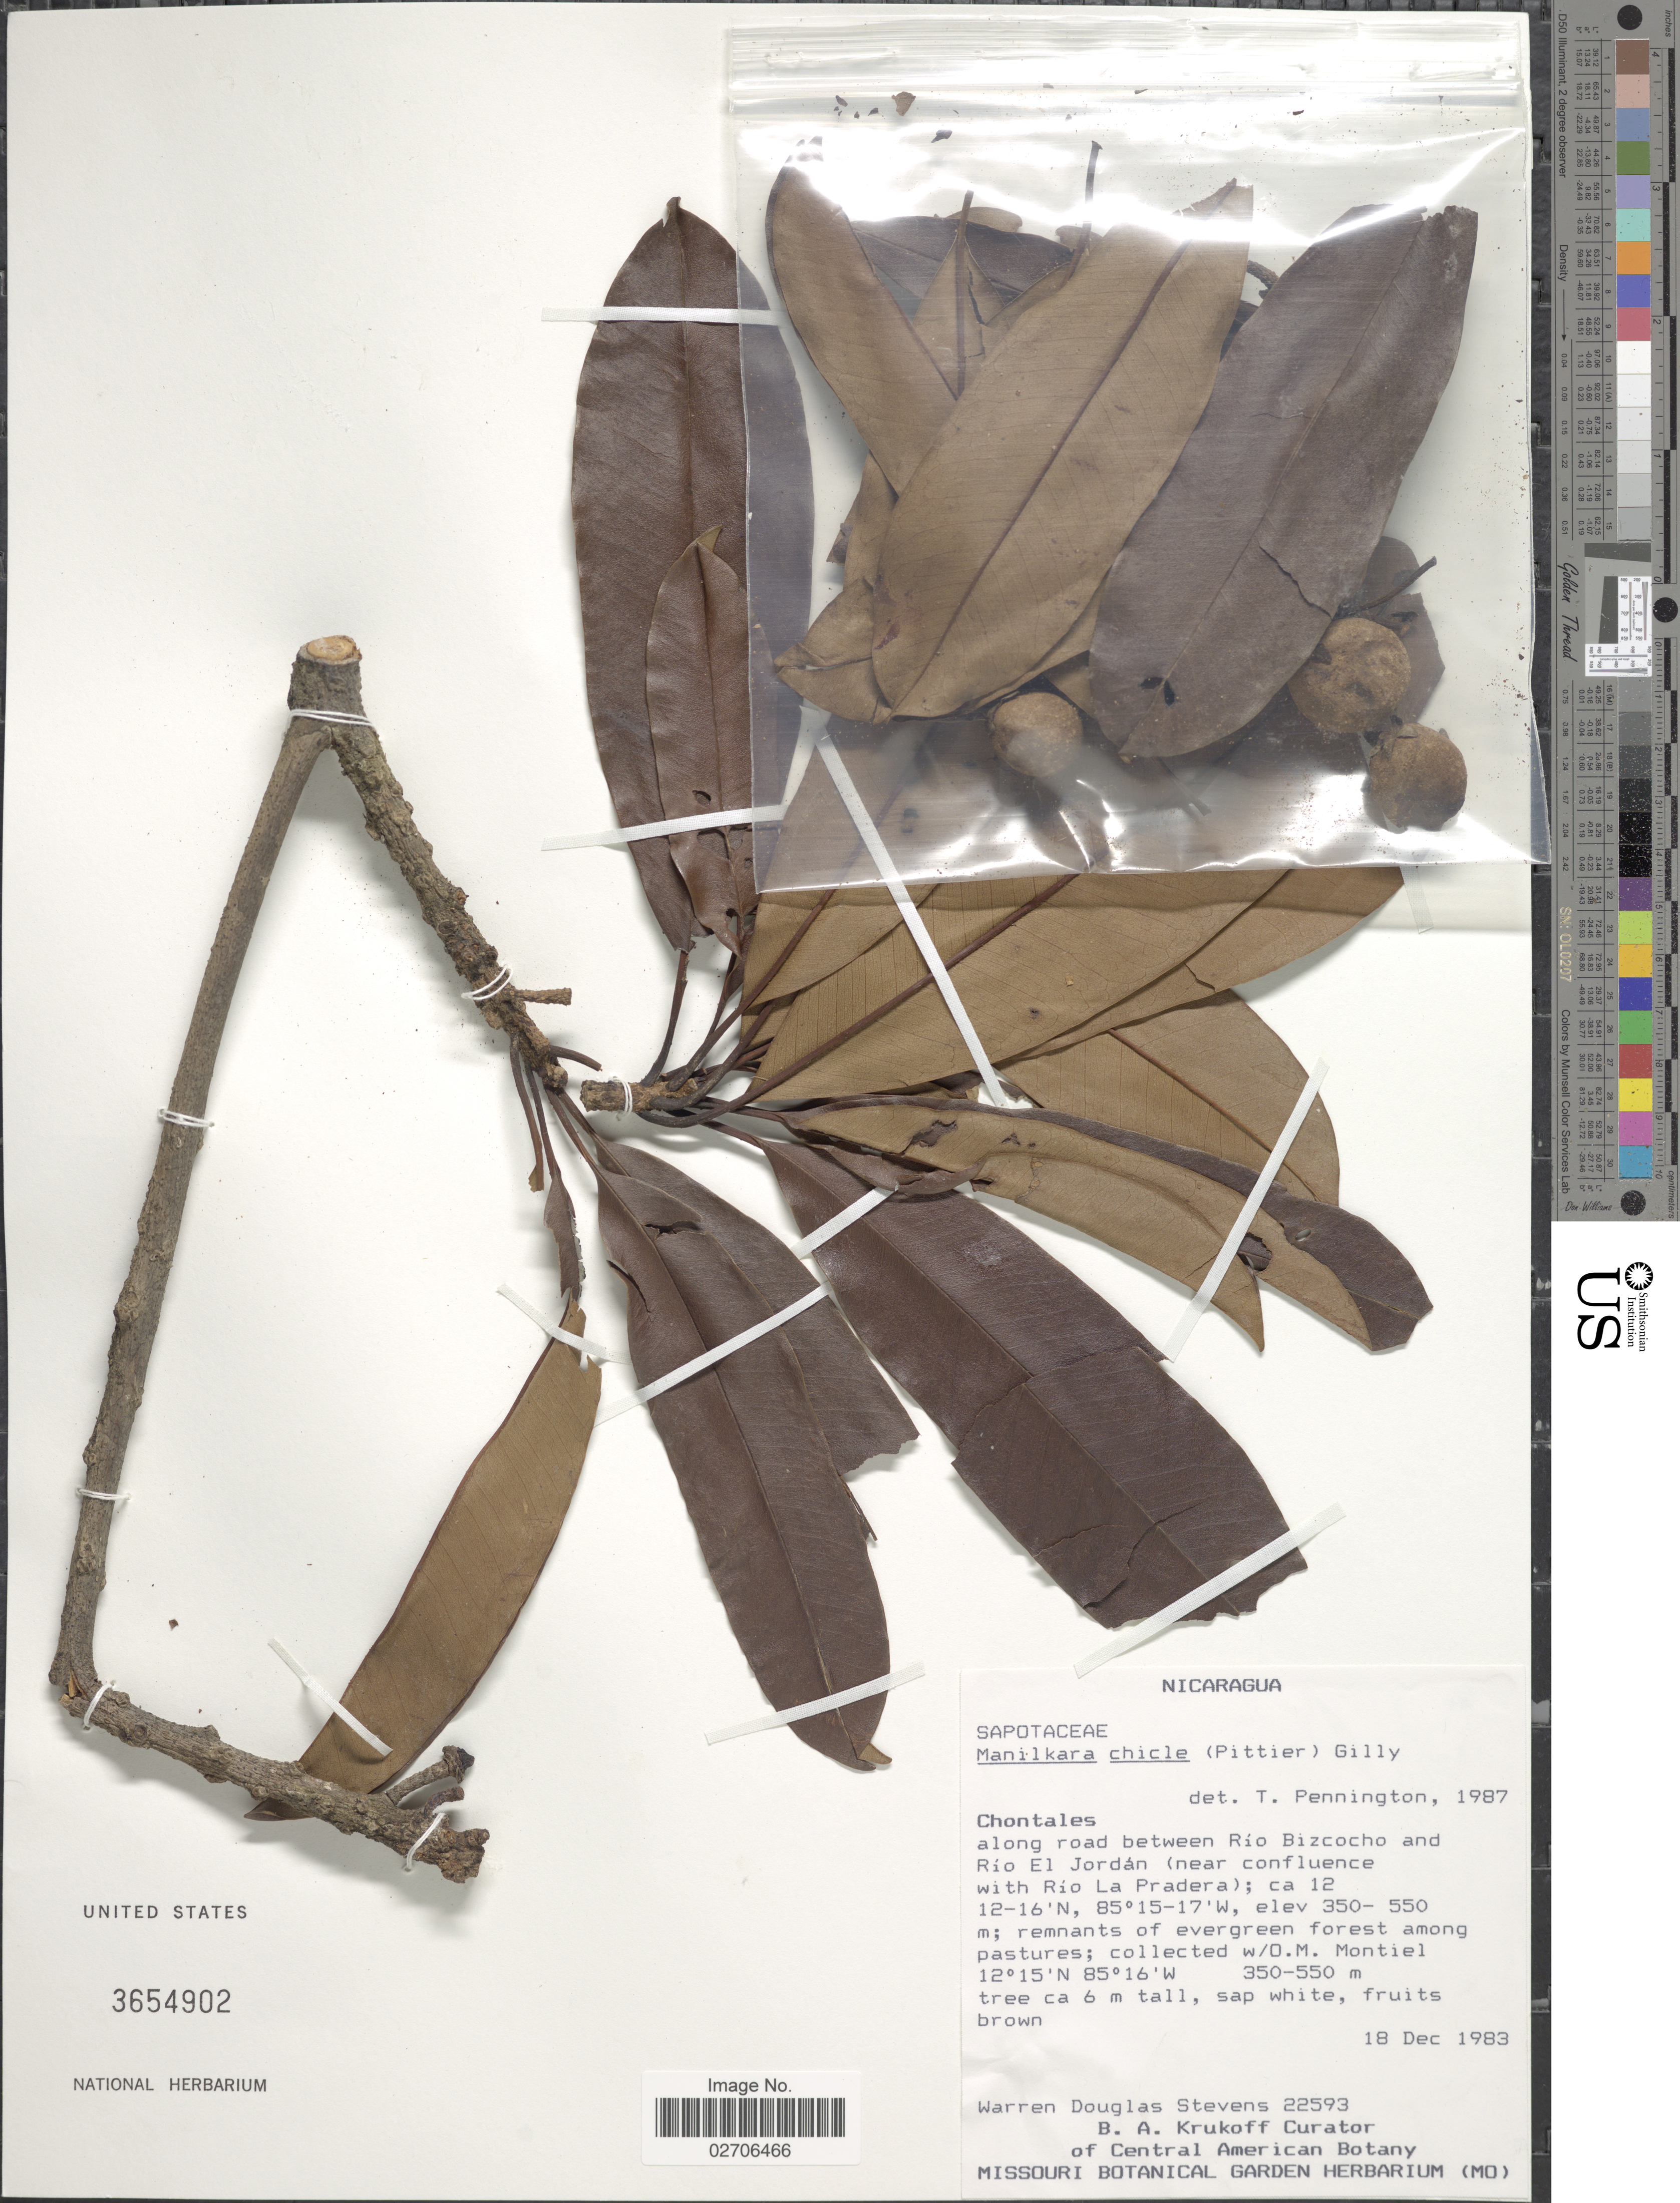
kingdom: Plantae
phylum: Tracheophyta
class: Magnoliopsida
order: Ericales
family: Sapotaceae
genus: Manilkara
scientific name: Manilkara chicle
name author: (Pittier) Gilly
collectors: W. D. Stevens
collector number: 22593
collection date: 1983-12-18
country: Nicaragua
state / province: Chontales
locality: Chontales, along road between Rio Bizcocho and Rio El Jordan (near confluence with Rio La Pradera)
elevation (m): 350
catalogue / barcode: US 3654902